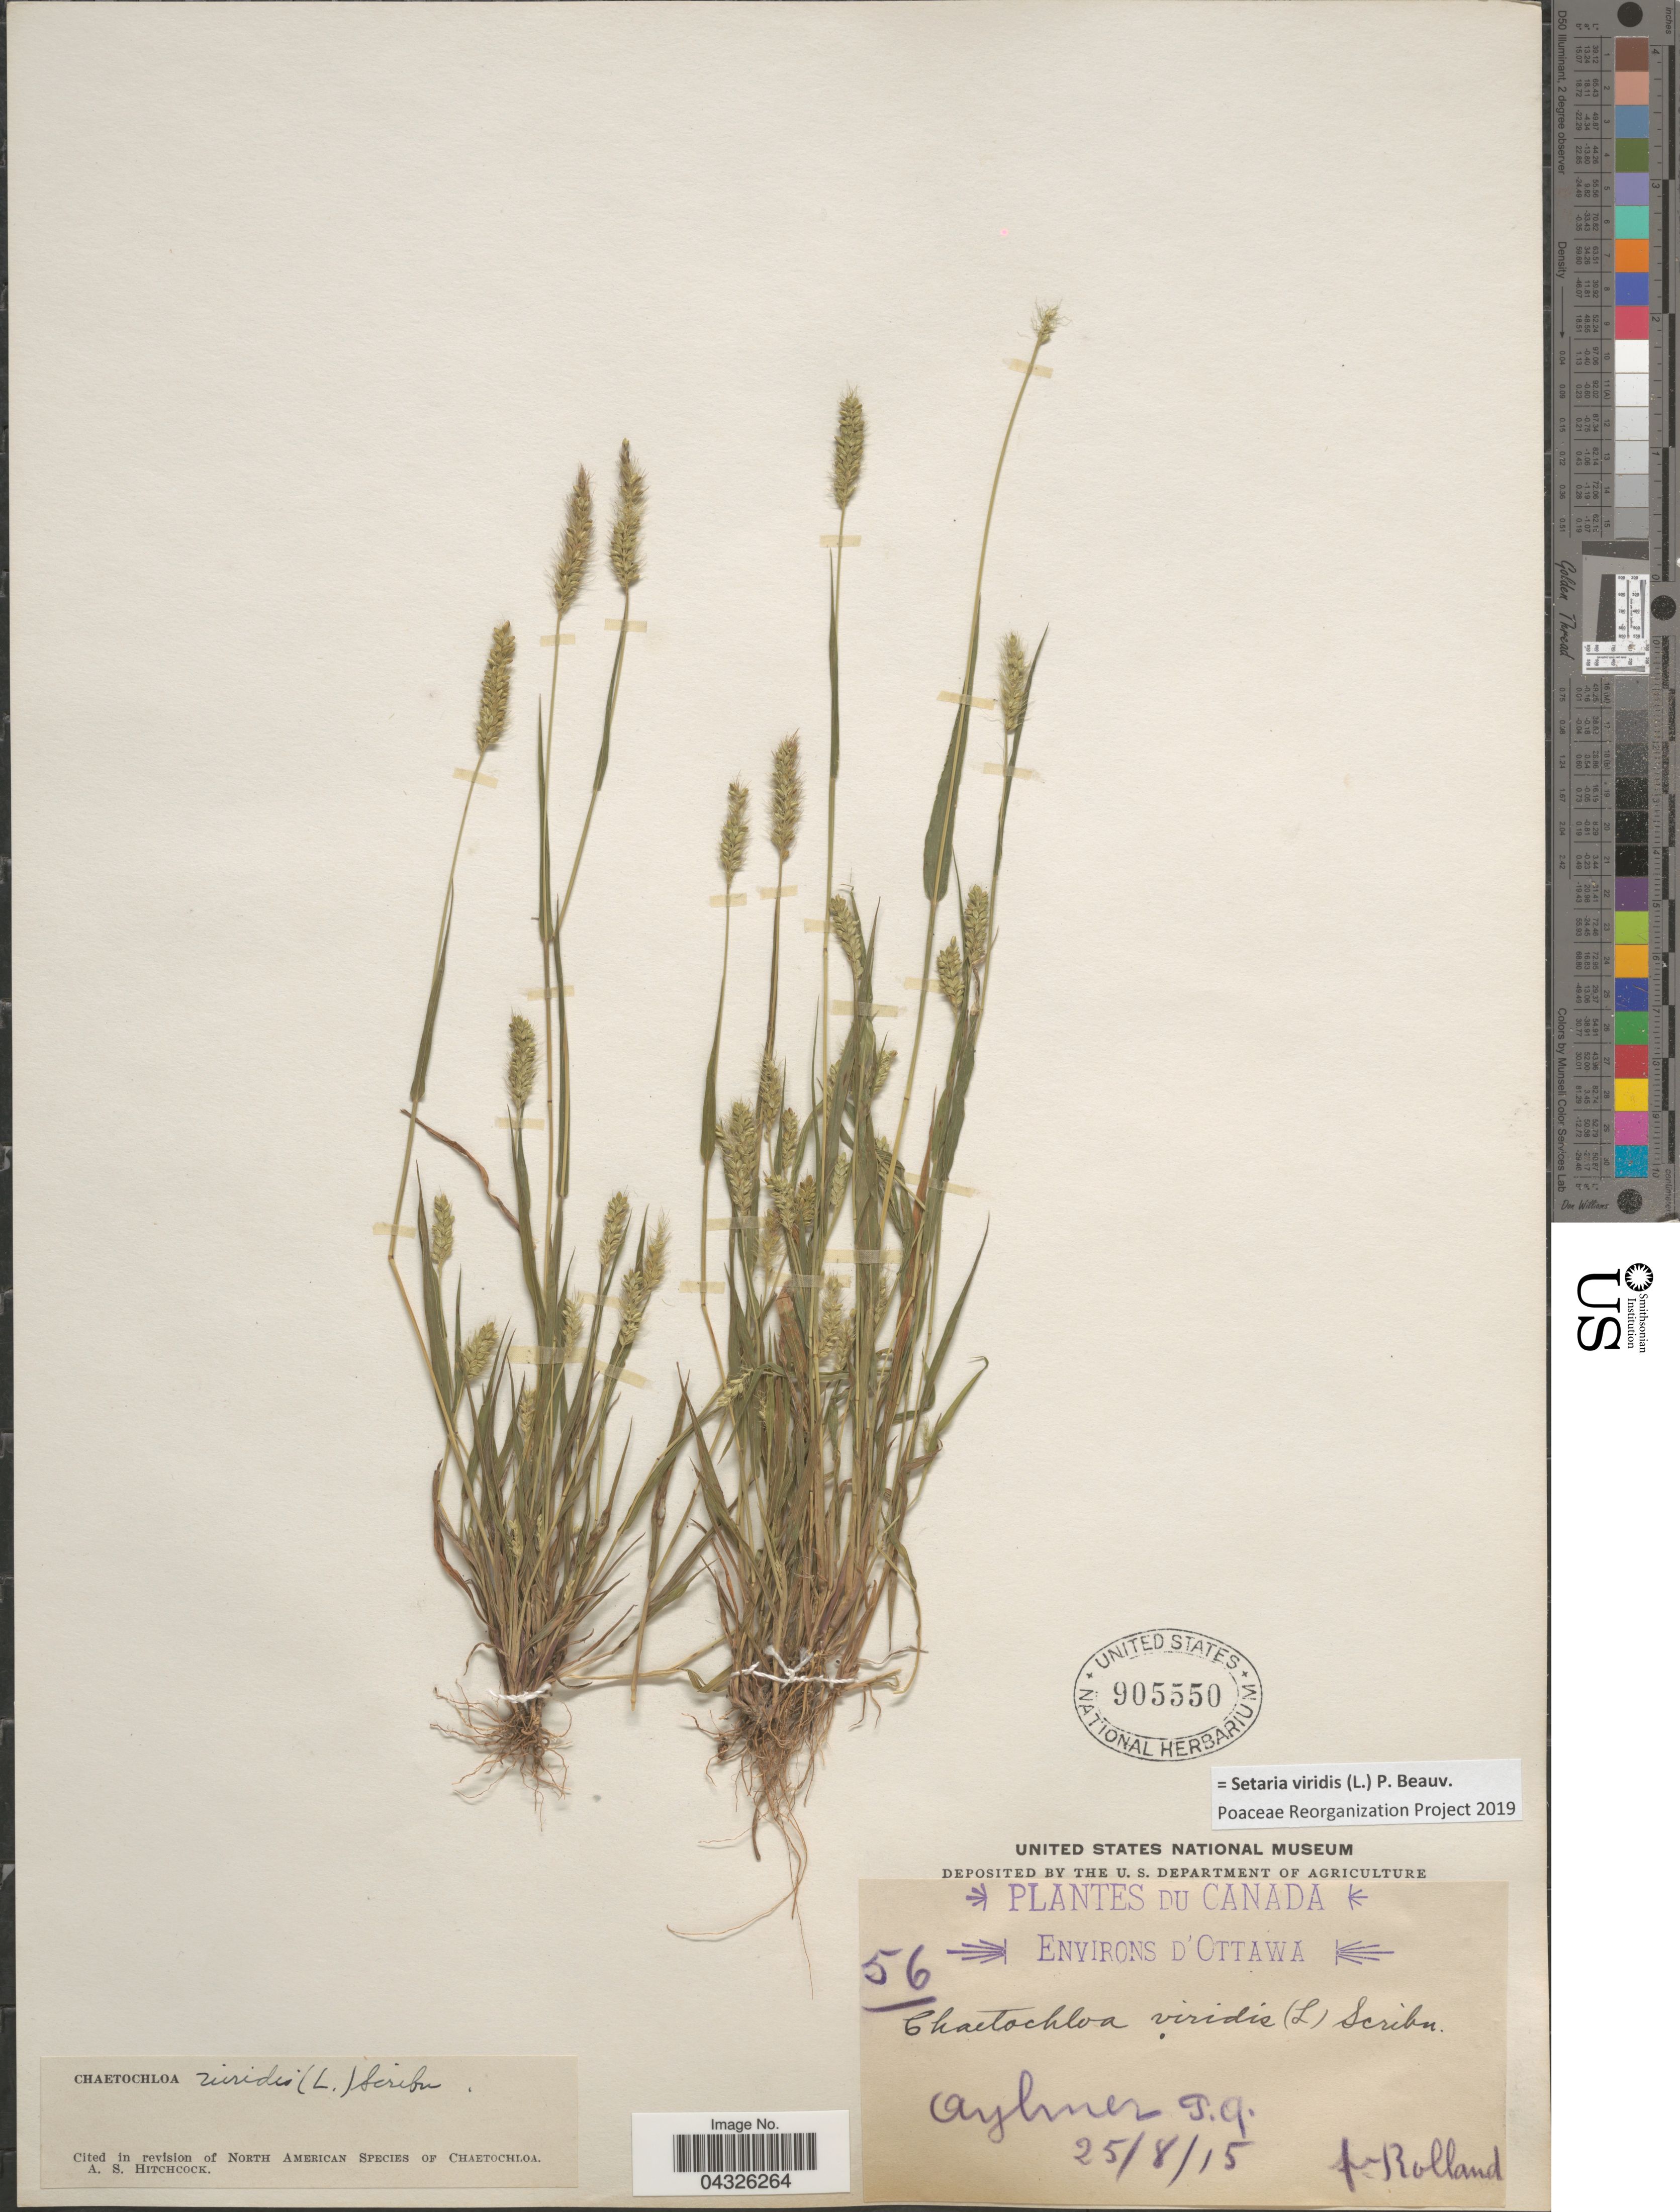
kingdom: Plantae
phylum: Tracheophyta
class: Liliopsida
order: Poales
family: Poaceae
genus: Setaria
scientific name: Setaria viridis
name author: (L.) P. Beauv.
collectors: B. Rolland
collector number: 56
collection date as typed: Transcribed d/m/y: 25/8/15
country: Canada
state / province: Ontario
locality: Environs d'Ottawa. Aylmer P.q..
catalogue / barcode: US 905550